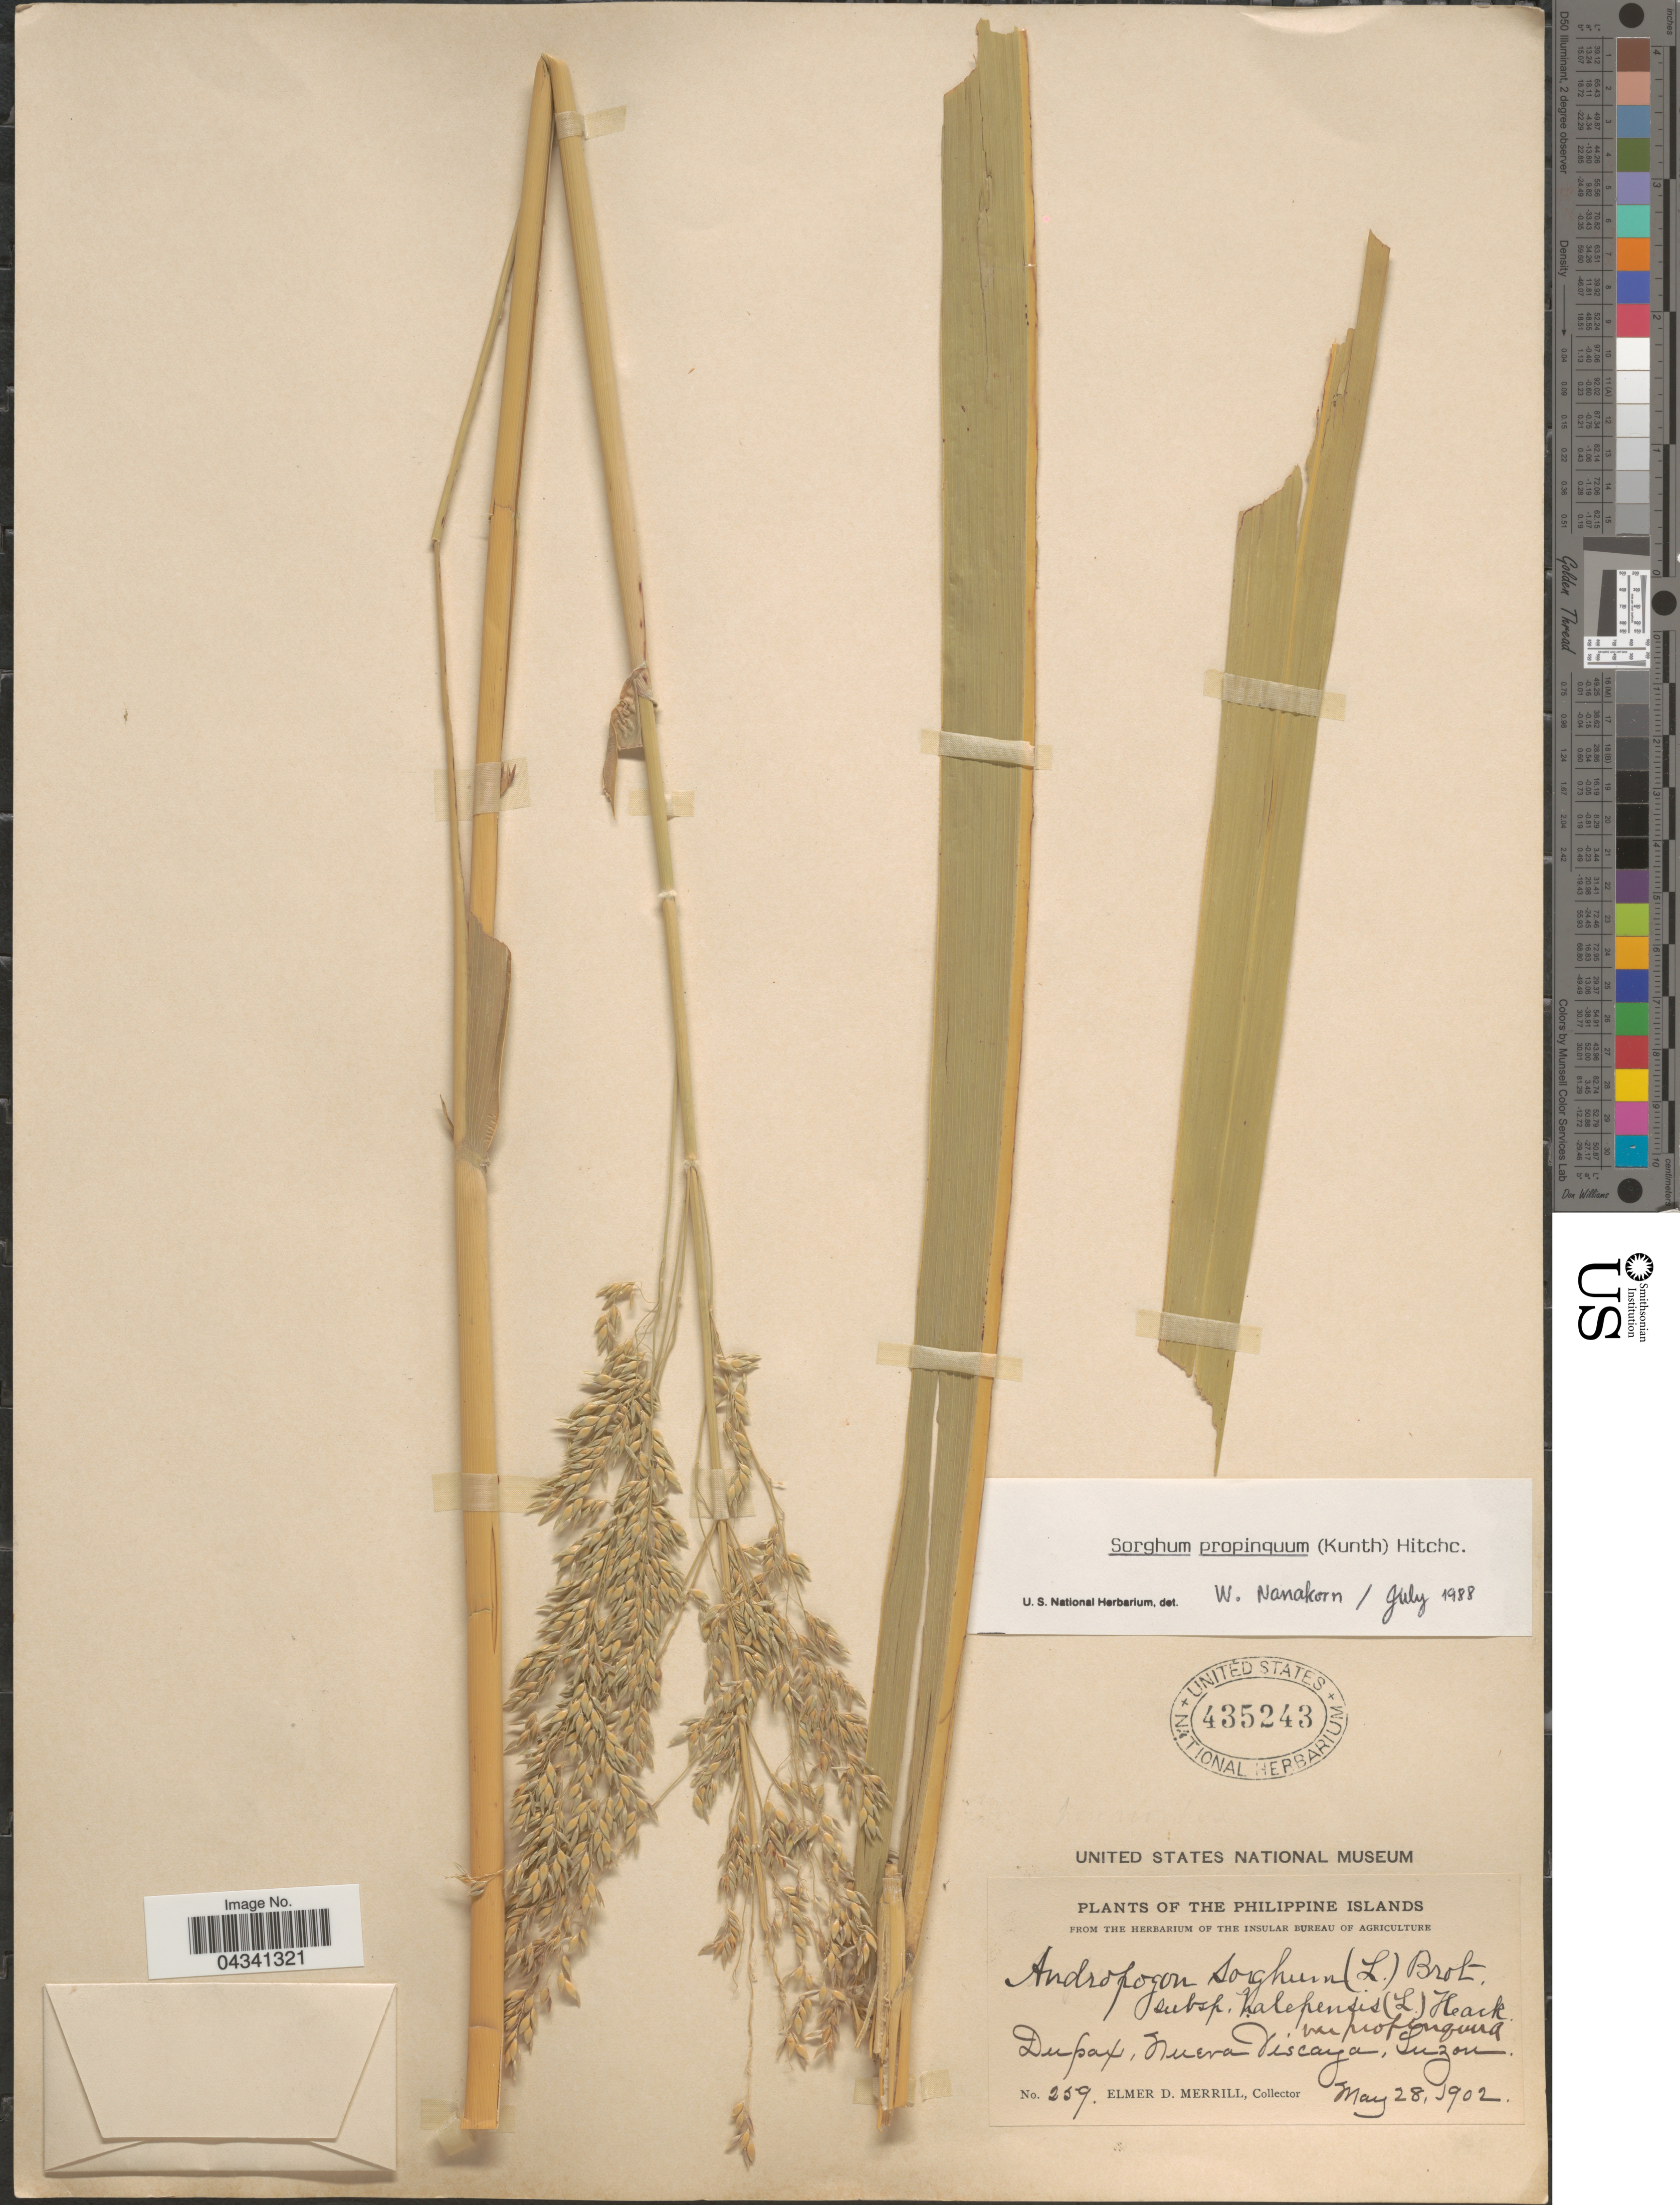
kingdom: Plantae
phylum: Tracheophyta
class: Liliopsida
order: Poales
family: Poaceae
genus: Sorghum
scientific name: Sorghum propinquum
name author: (Kunth) Hitchc.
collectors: E. D. Merrill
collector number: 259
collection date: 1902-05-28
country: Philippines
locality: The Philippine Islands. Dupax, Nueva Viscaya, Luzon.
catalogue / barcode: US 435243